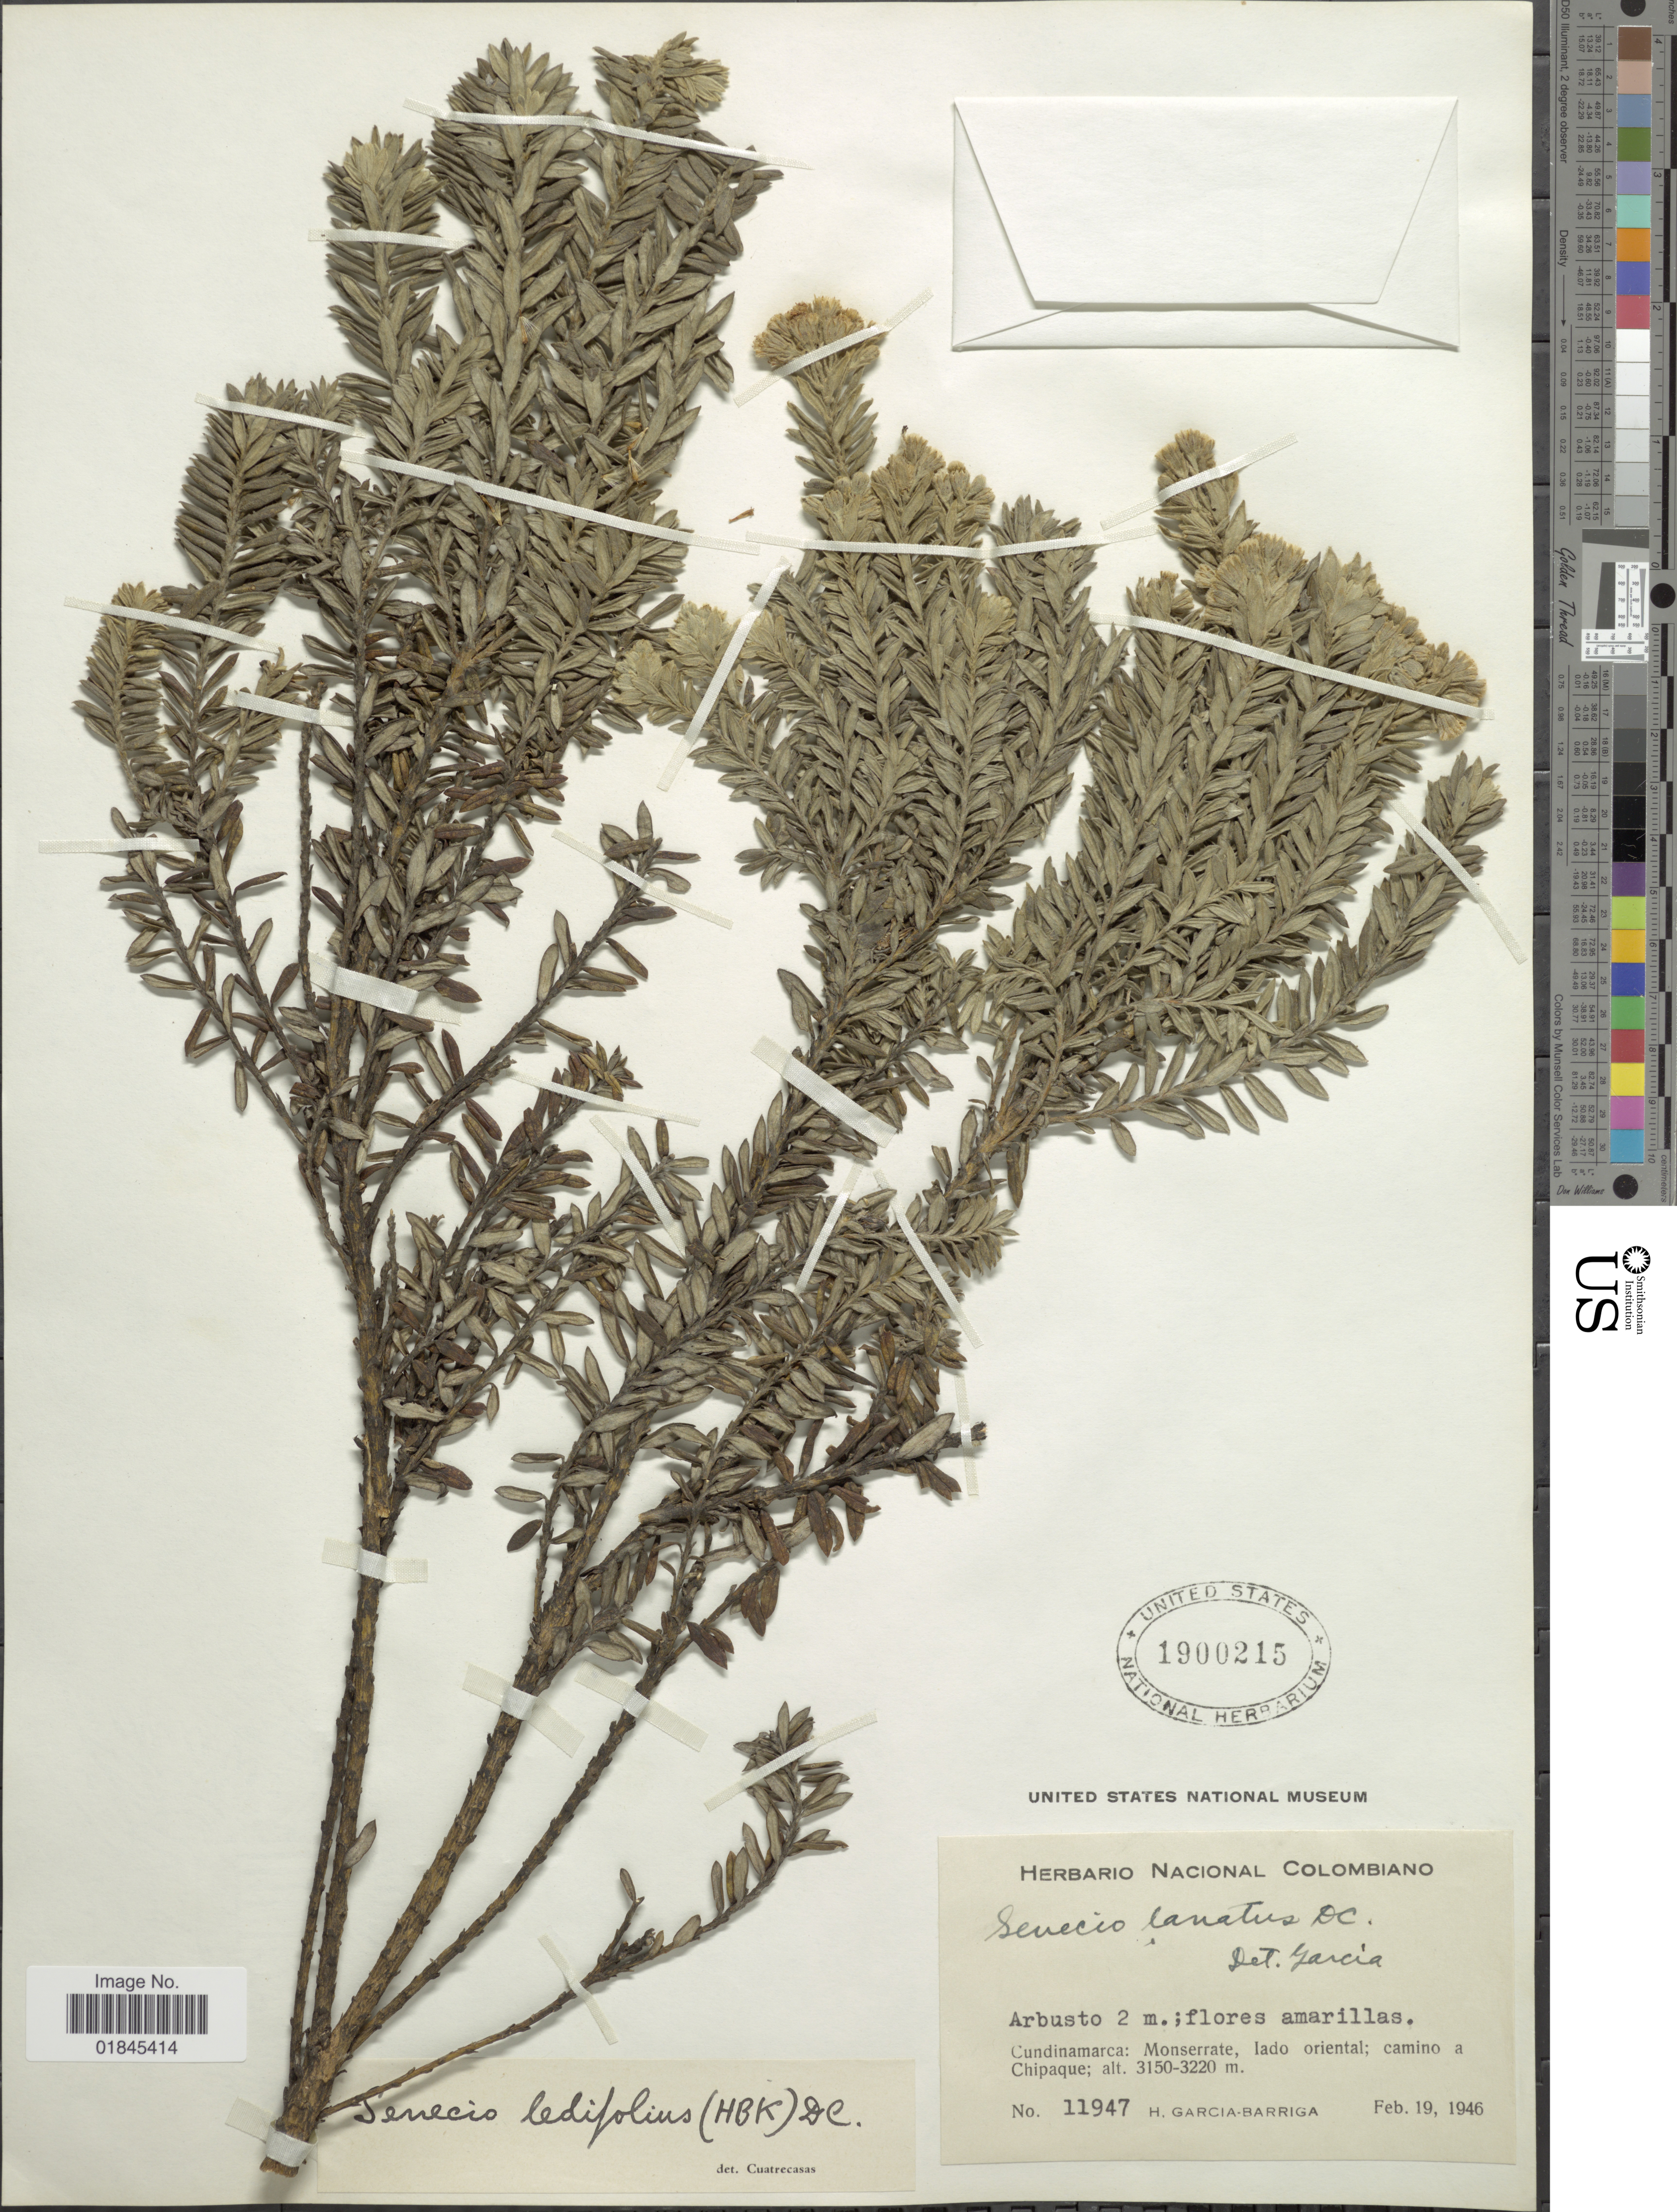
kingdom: Plantae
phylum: Tracheophyta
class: Magnoliopsida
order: Asterales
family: Asteraceae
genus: Pentacalia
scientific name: Pentacalia ledifolia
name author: (Kunth) Cuatrec.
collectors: H. García Barriga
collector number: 11947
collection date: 1946-02-19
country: Colombia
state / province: Cundinamarca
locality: Cundinamarca: Monserrate, lado oriental; camino a Chipaque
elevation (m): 3150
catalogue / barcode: US 1900215